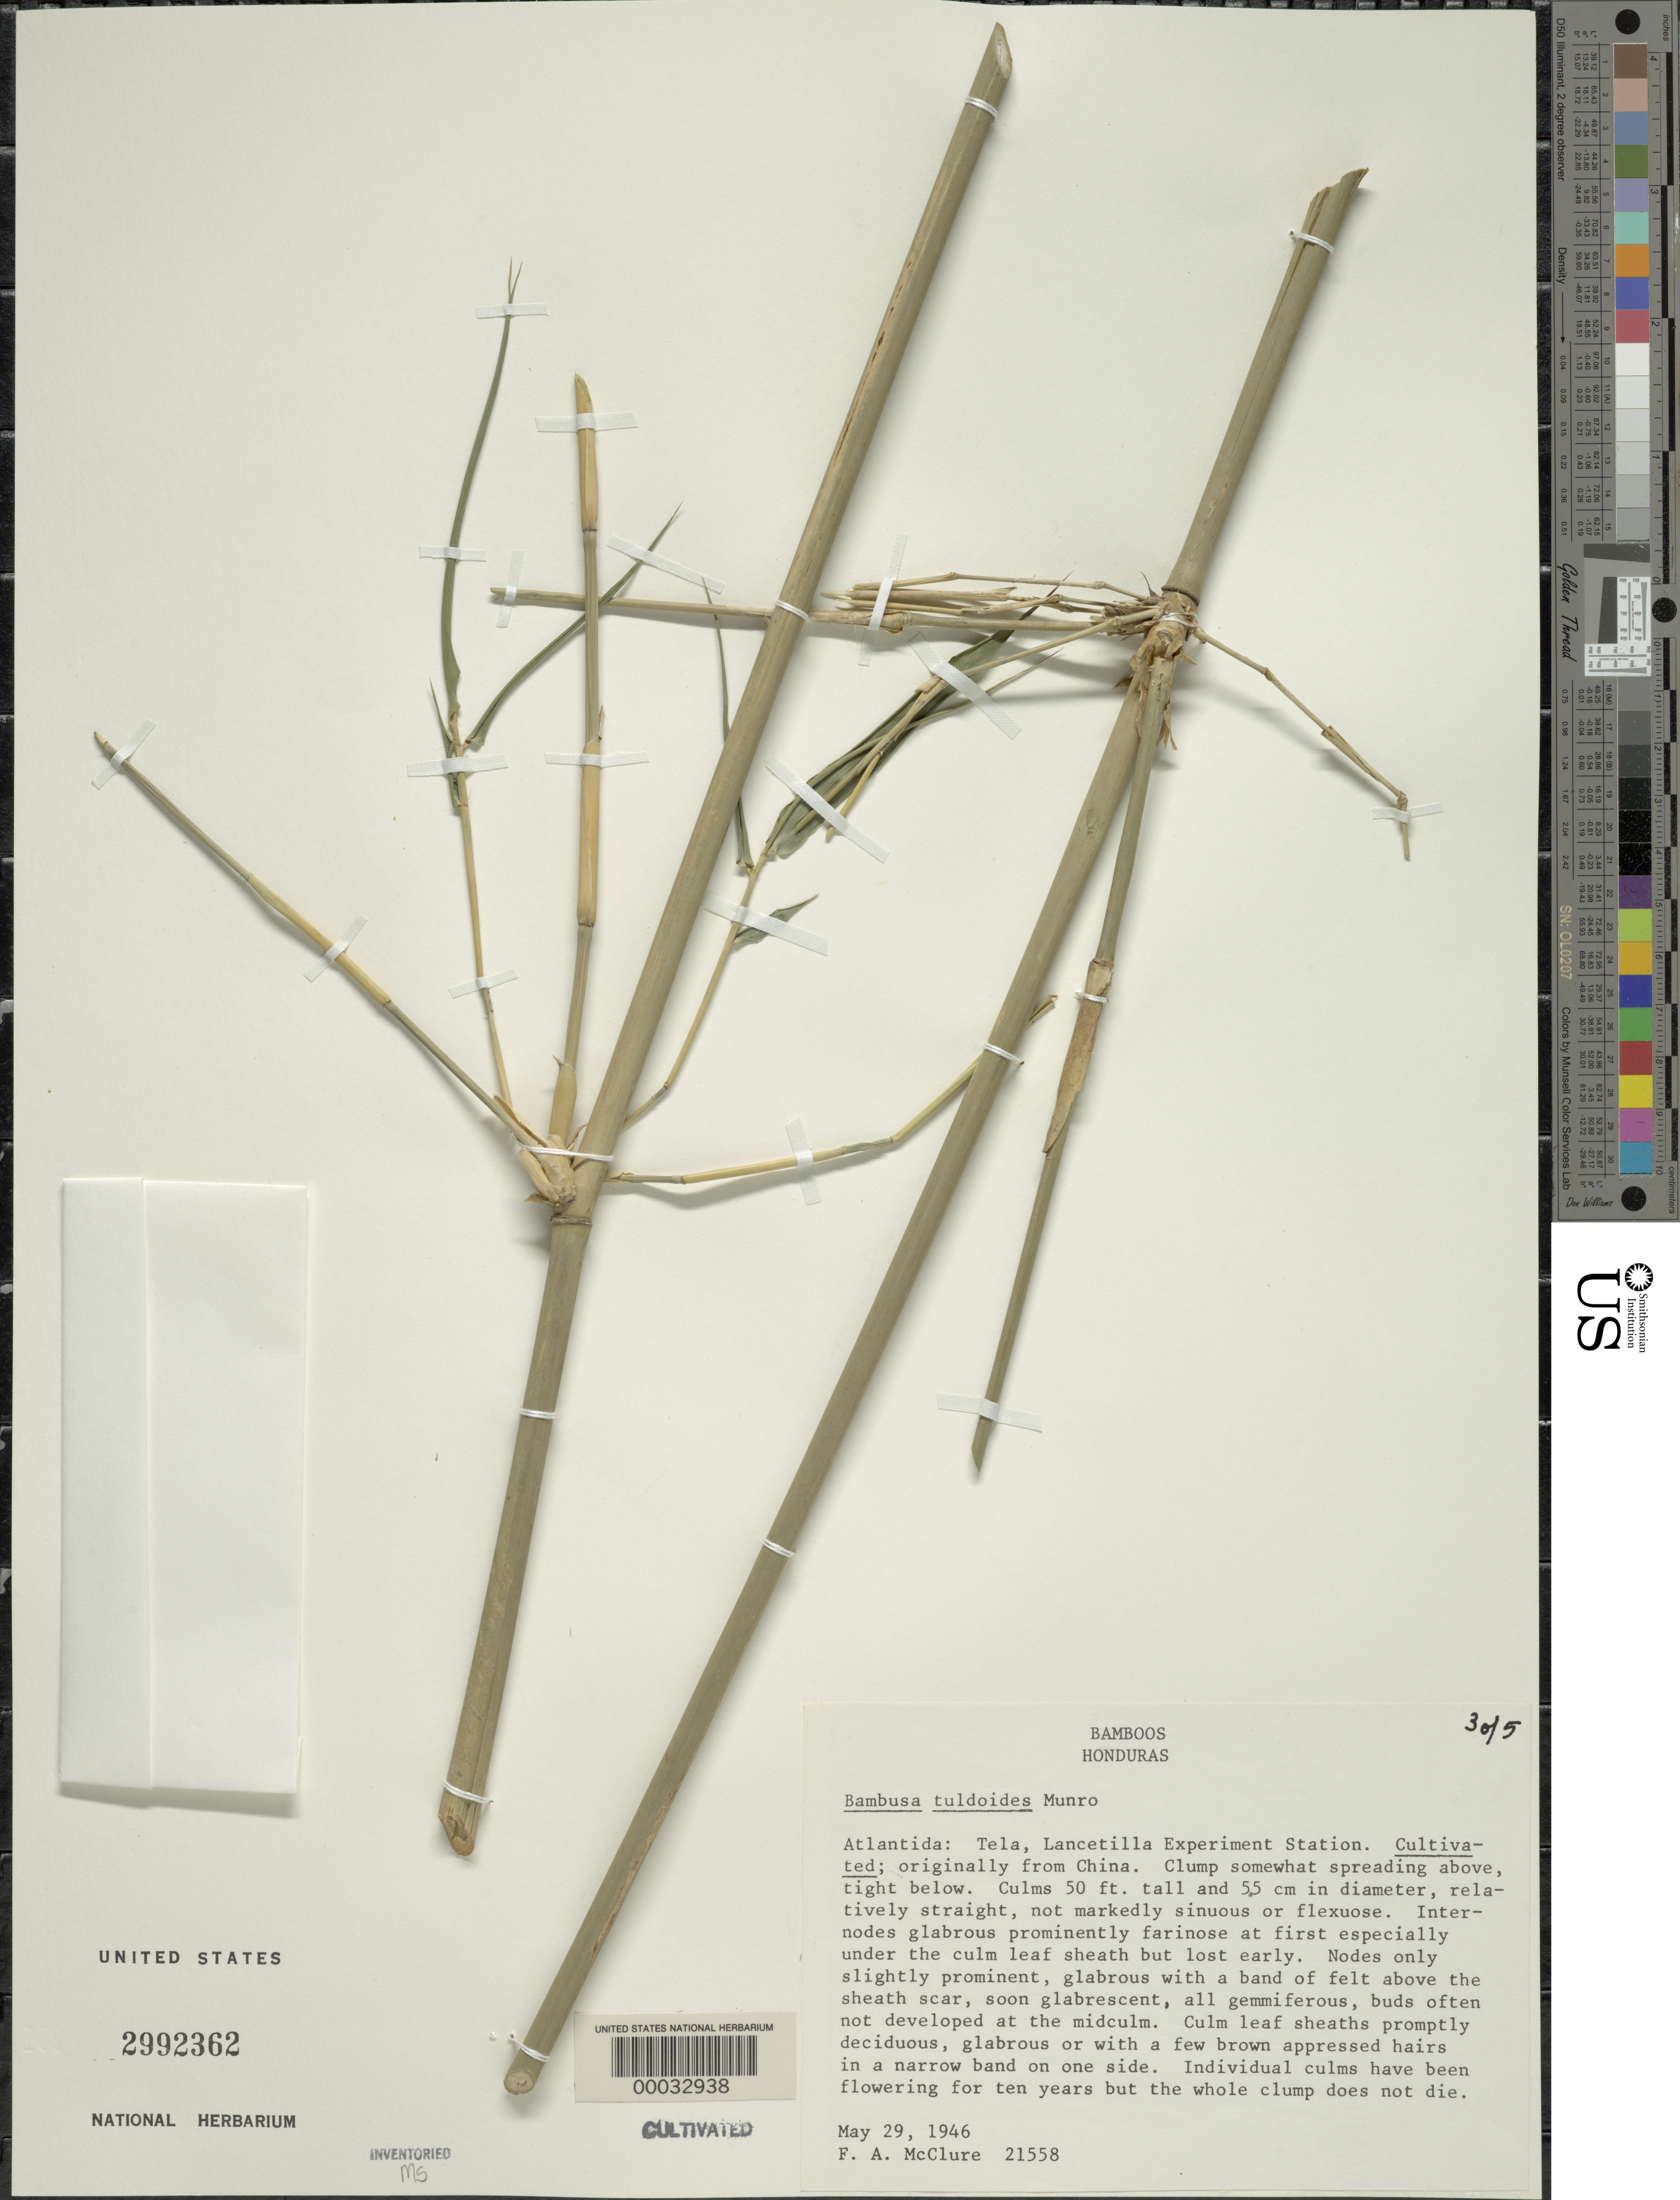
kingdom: Plantae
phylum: Tracheophyta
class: Liliopsida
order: Poales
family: Poaceae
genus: Bambusa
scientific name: Bambusa tuldoides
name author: Munro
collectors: F. A. McClure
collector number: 21558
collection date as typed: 29 May 1946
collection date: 1946-05-29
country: Honduras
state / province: Atlántida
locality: Lancetilla Exp. Station, Tela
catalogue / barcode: US 2992362